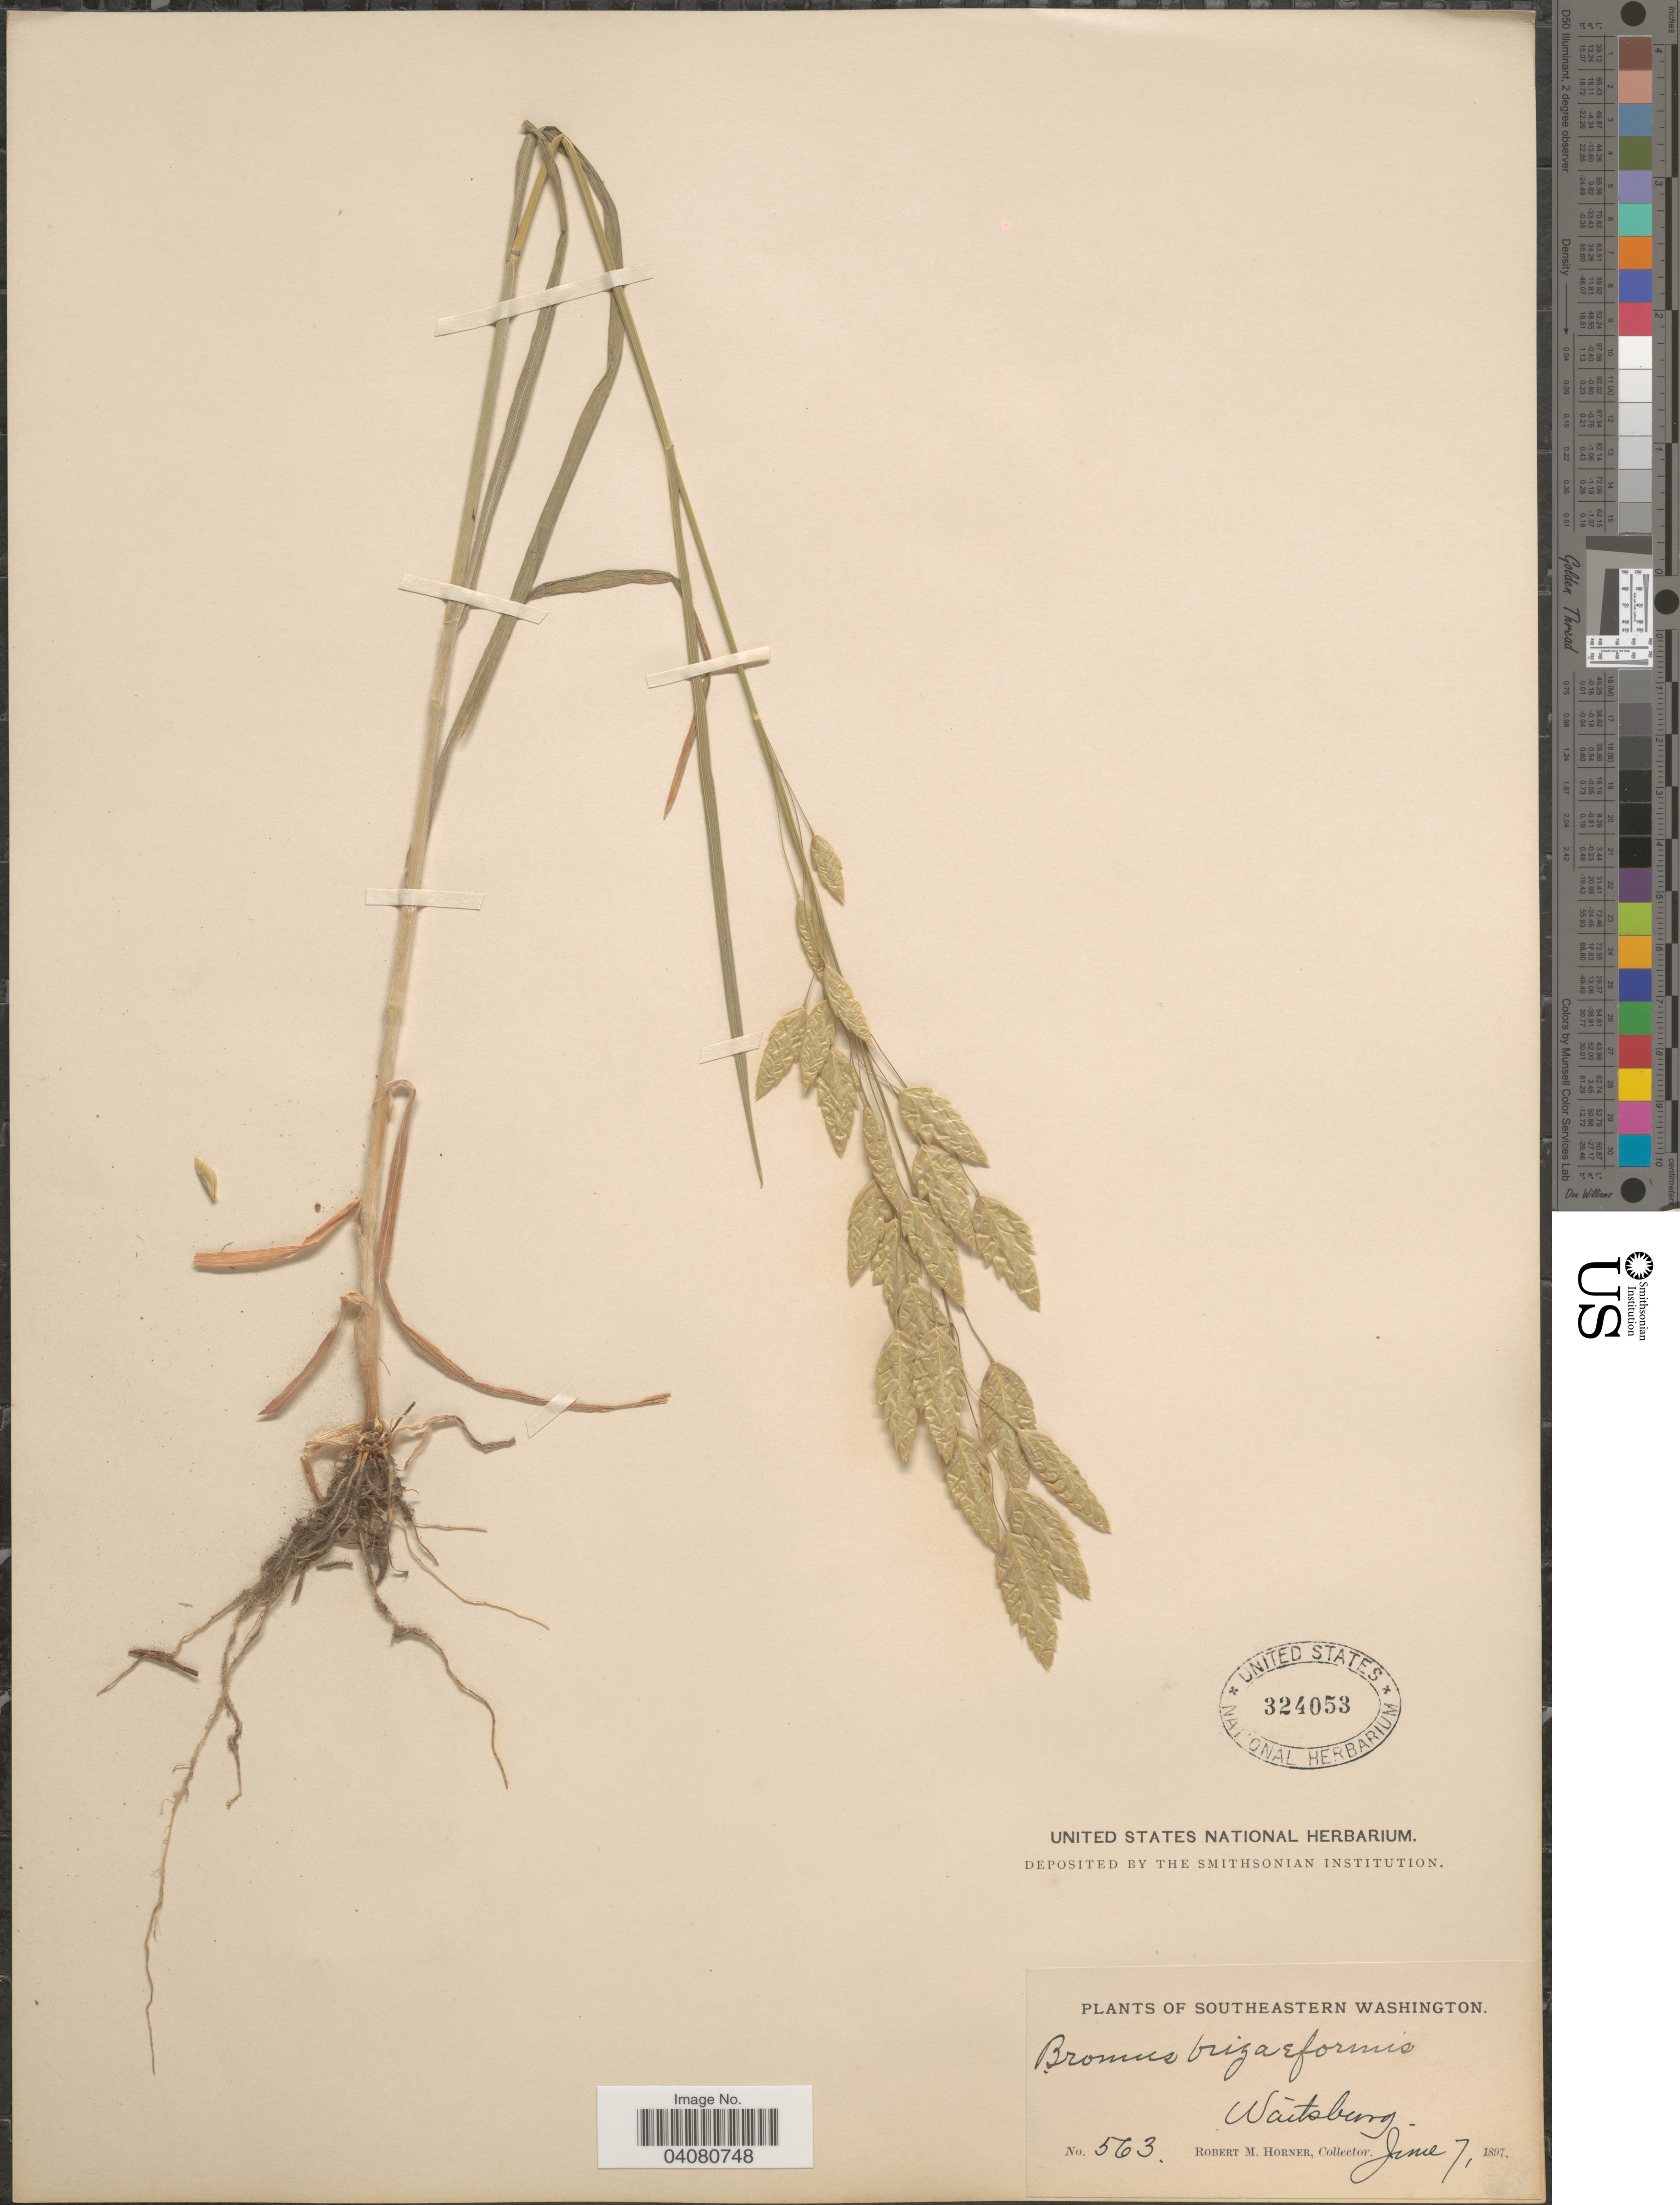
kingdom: Plantae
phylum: Tracheophyta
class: Liliopsida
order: Poales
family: Poaceae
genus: Bromus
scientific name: Bromus briziformis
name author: Fisch. & C.A. Mey.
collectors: R. Horner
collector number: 563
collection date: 1897-06-07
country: United States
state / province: Washington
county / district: Walla Walla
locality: Southeastern Washington. Waitsburg.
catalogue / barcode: US 324053